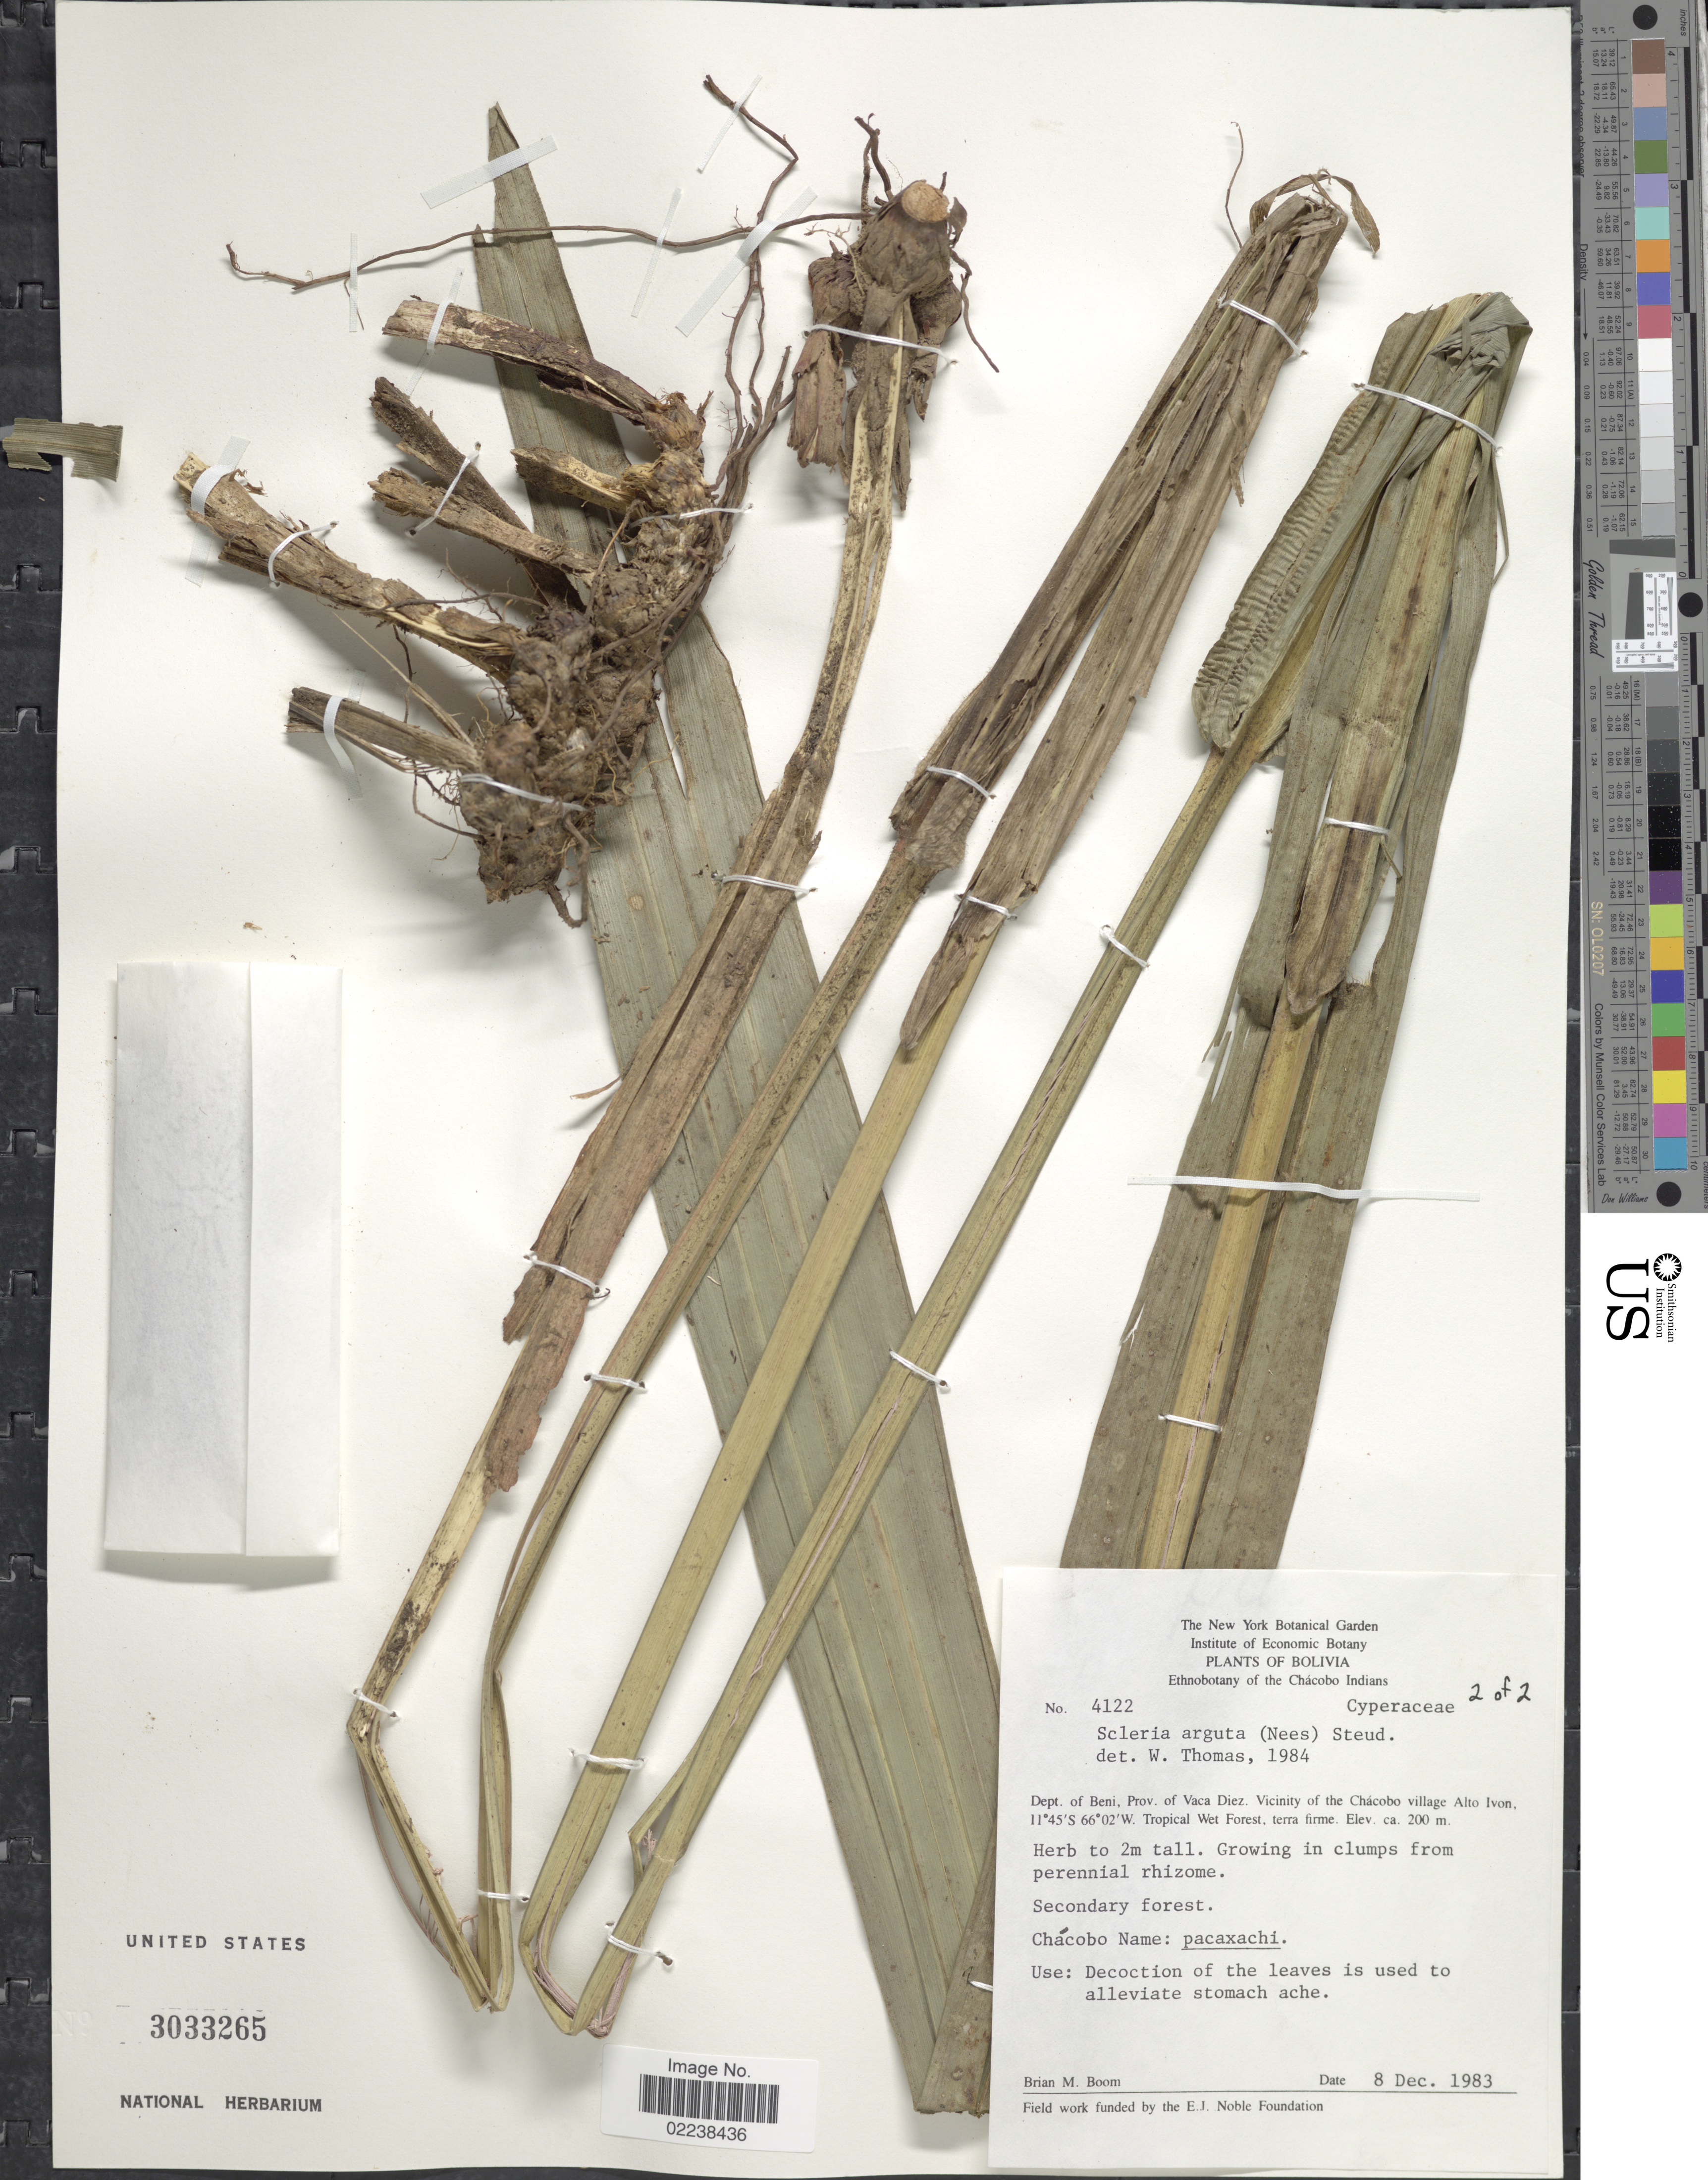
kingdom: Plantae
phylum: Tracheophyta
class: Liliopsida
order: Poales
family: Cyperaceae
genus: Scleria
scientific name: Scleria arguta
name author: (Nees) Steud.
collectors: B. M. Boom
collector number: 4122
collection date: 1983-12-08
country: Bolivia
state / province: Beni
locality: Dept. of Beni. Prov. of Vaca Diez. Vicinity of the Chacobo village Alto Ivon. Tropical Wet Forest, terra firme.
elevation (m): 200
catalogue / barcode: US 3033265